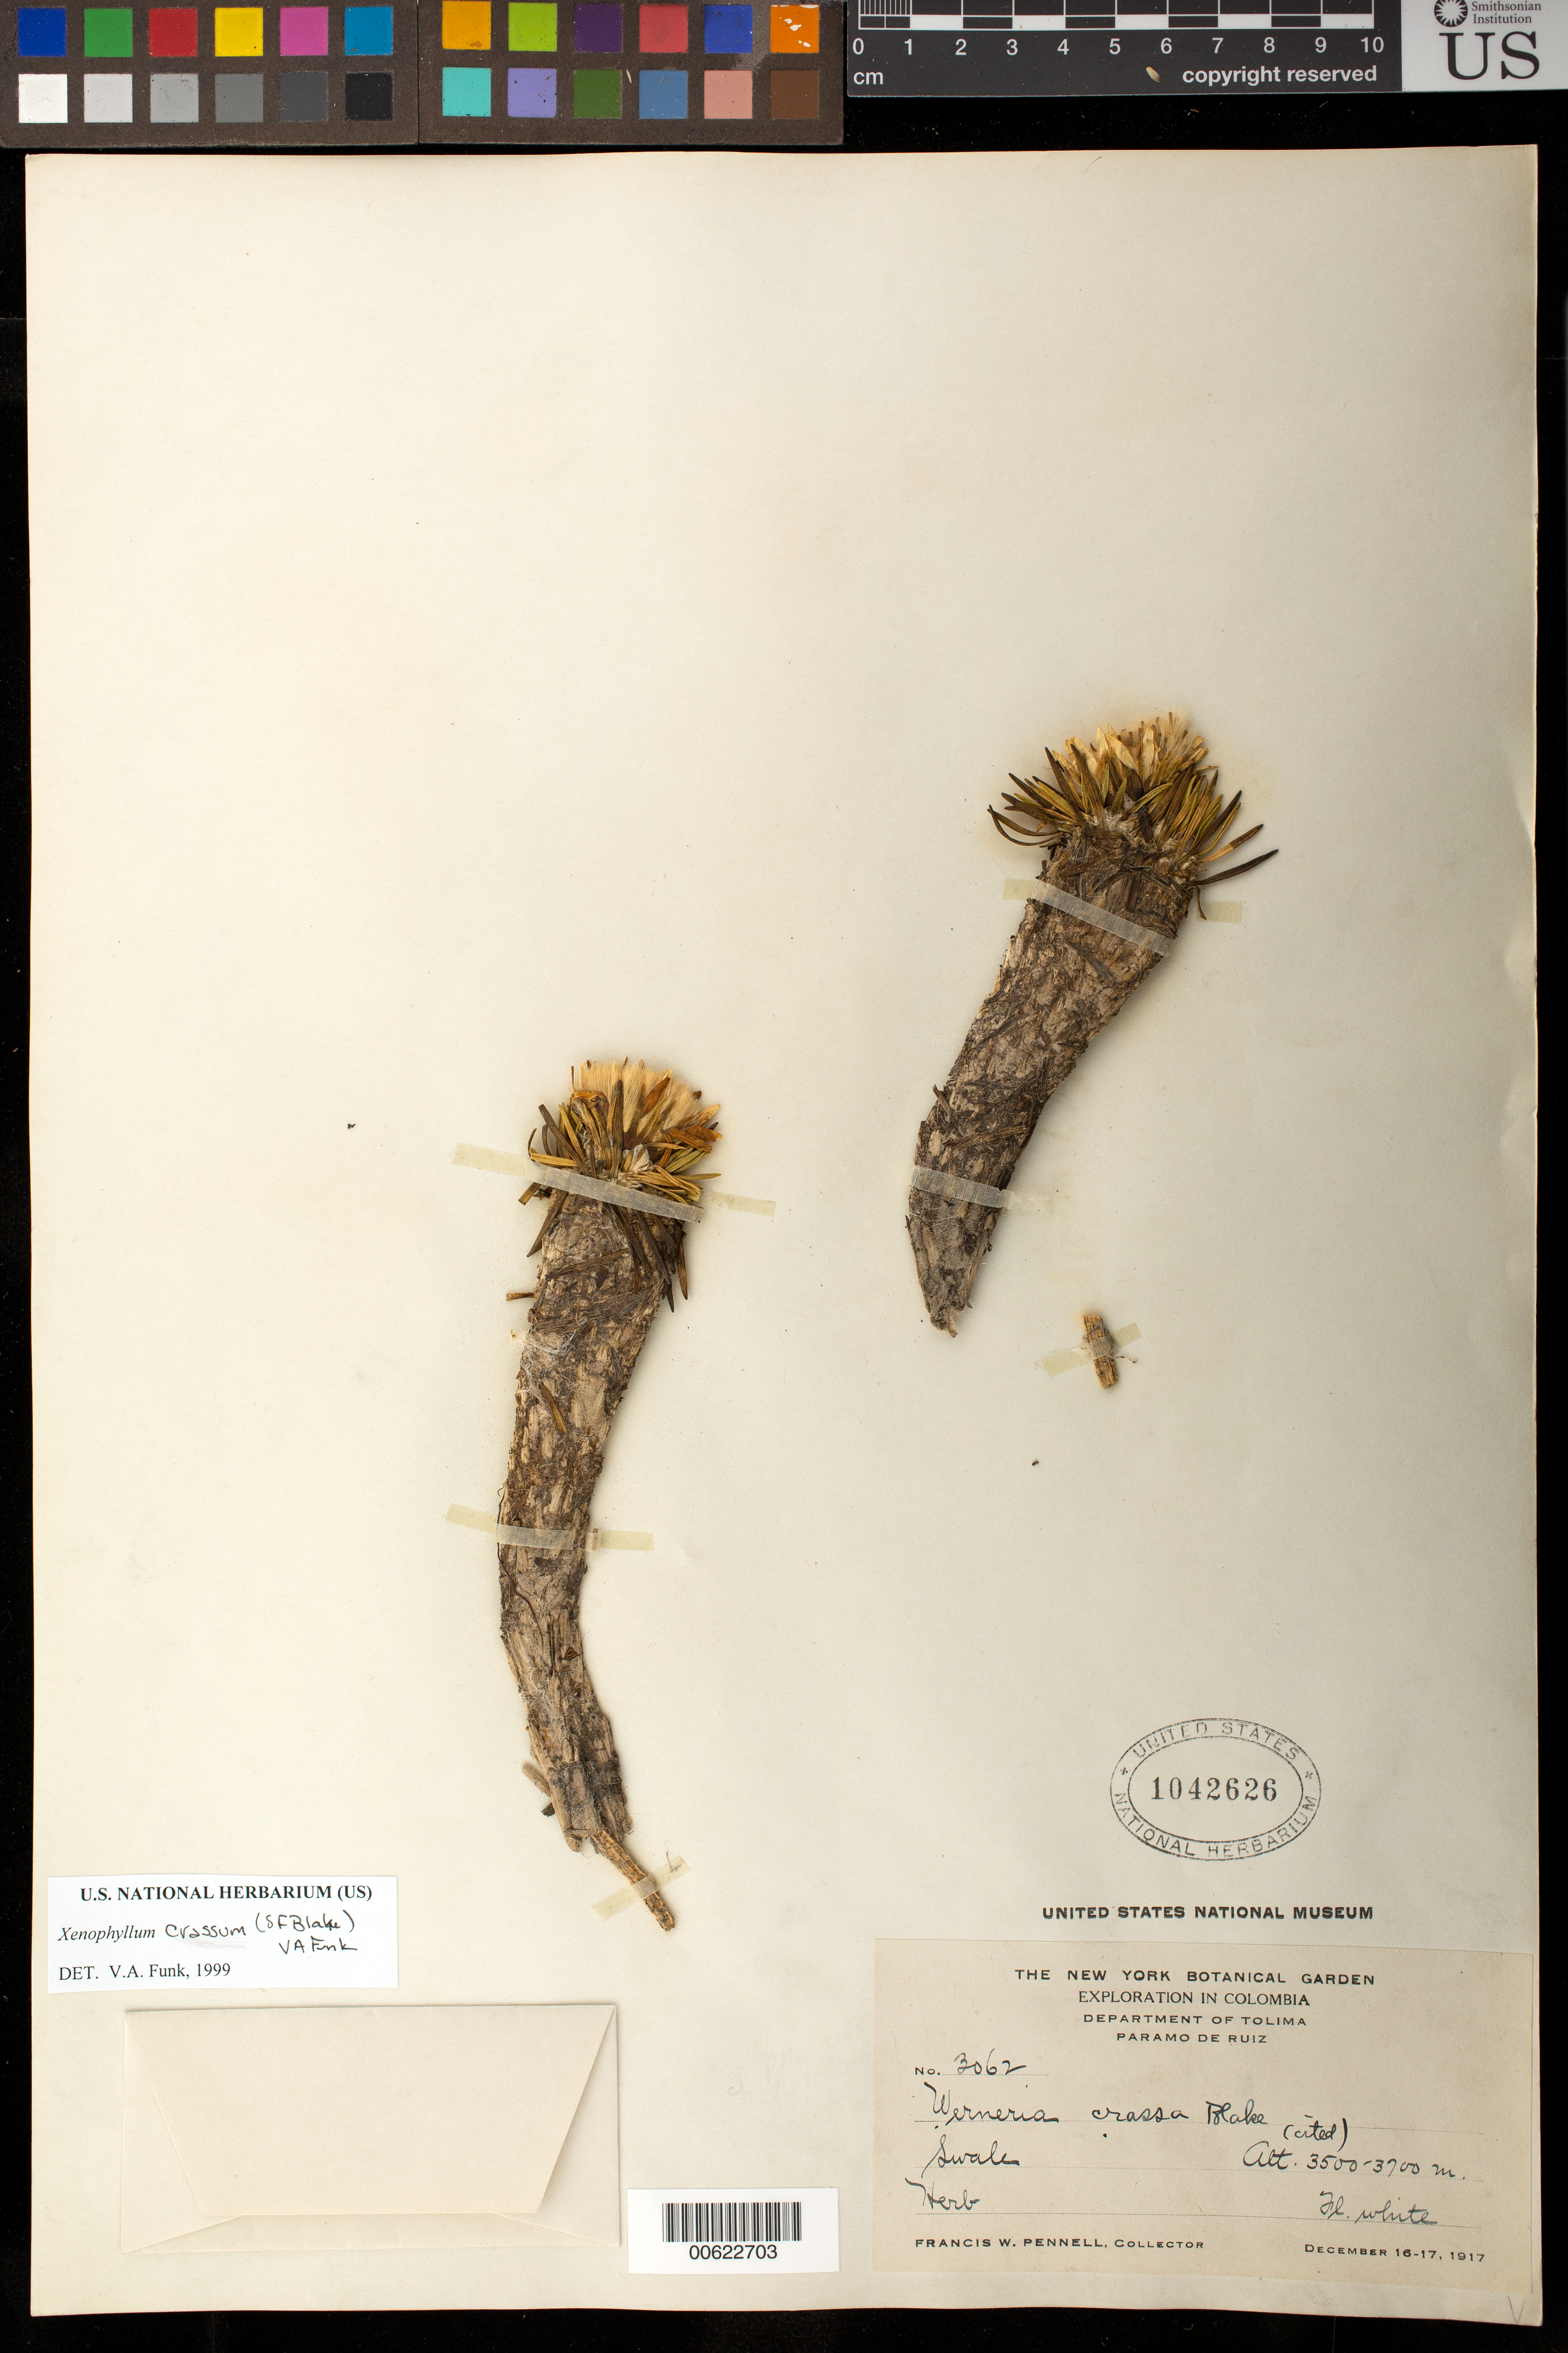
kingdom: Plantae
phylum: Tracheophyta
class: Magnoliopsida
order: Asterales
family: Asteraceae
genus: Xenophyllum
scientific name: Xenophyllum crassum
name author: (S.F. Blake) V.A. Funk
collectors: F. W. Pennell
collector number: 3062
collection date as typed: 16-Dec-17 to 17-Dec-17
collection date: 1917-12-16/1917-12-17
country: Colombia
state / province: Tolima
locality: Páramo de Ruiz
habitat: Swale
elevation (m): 3500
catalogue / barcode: US 1042626